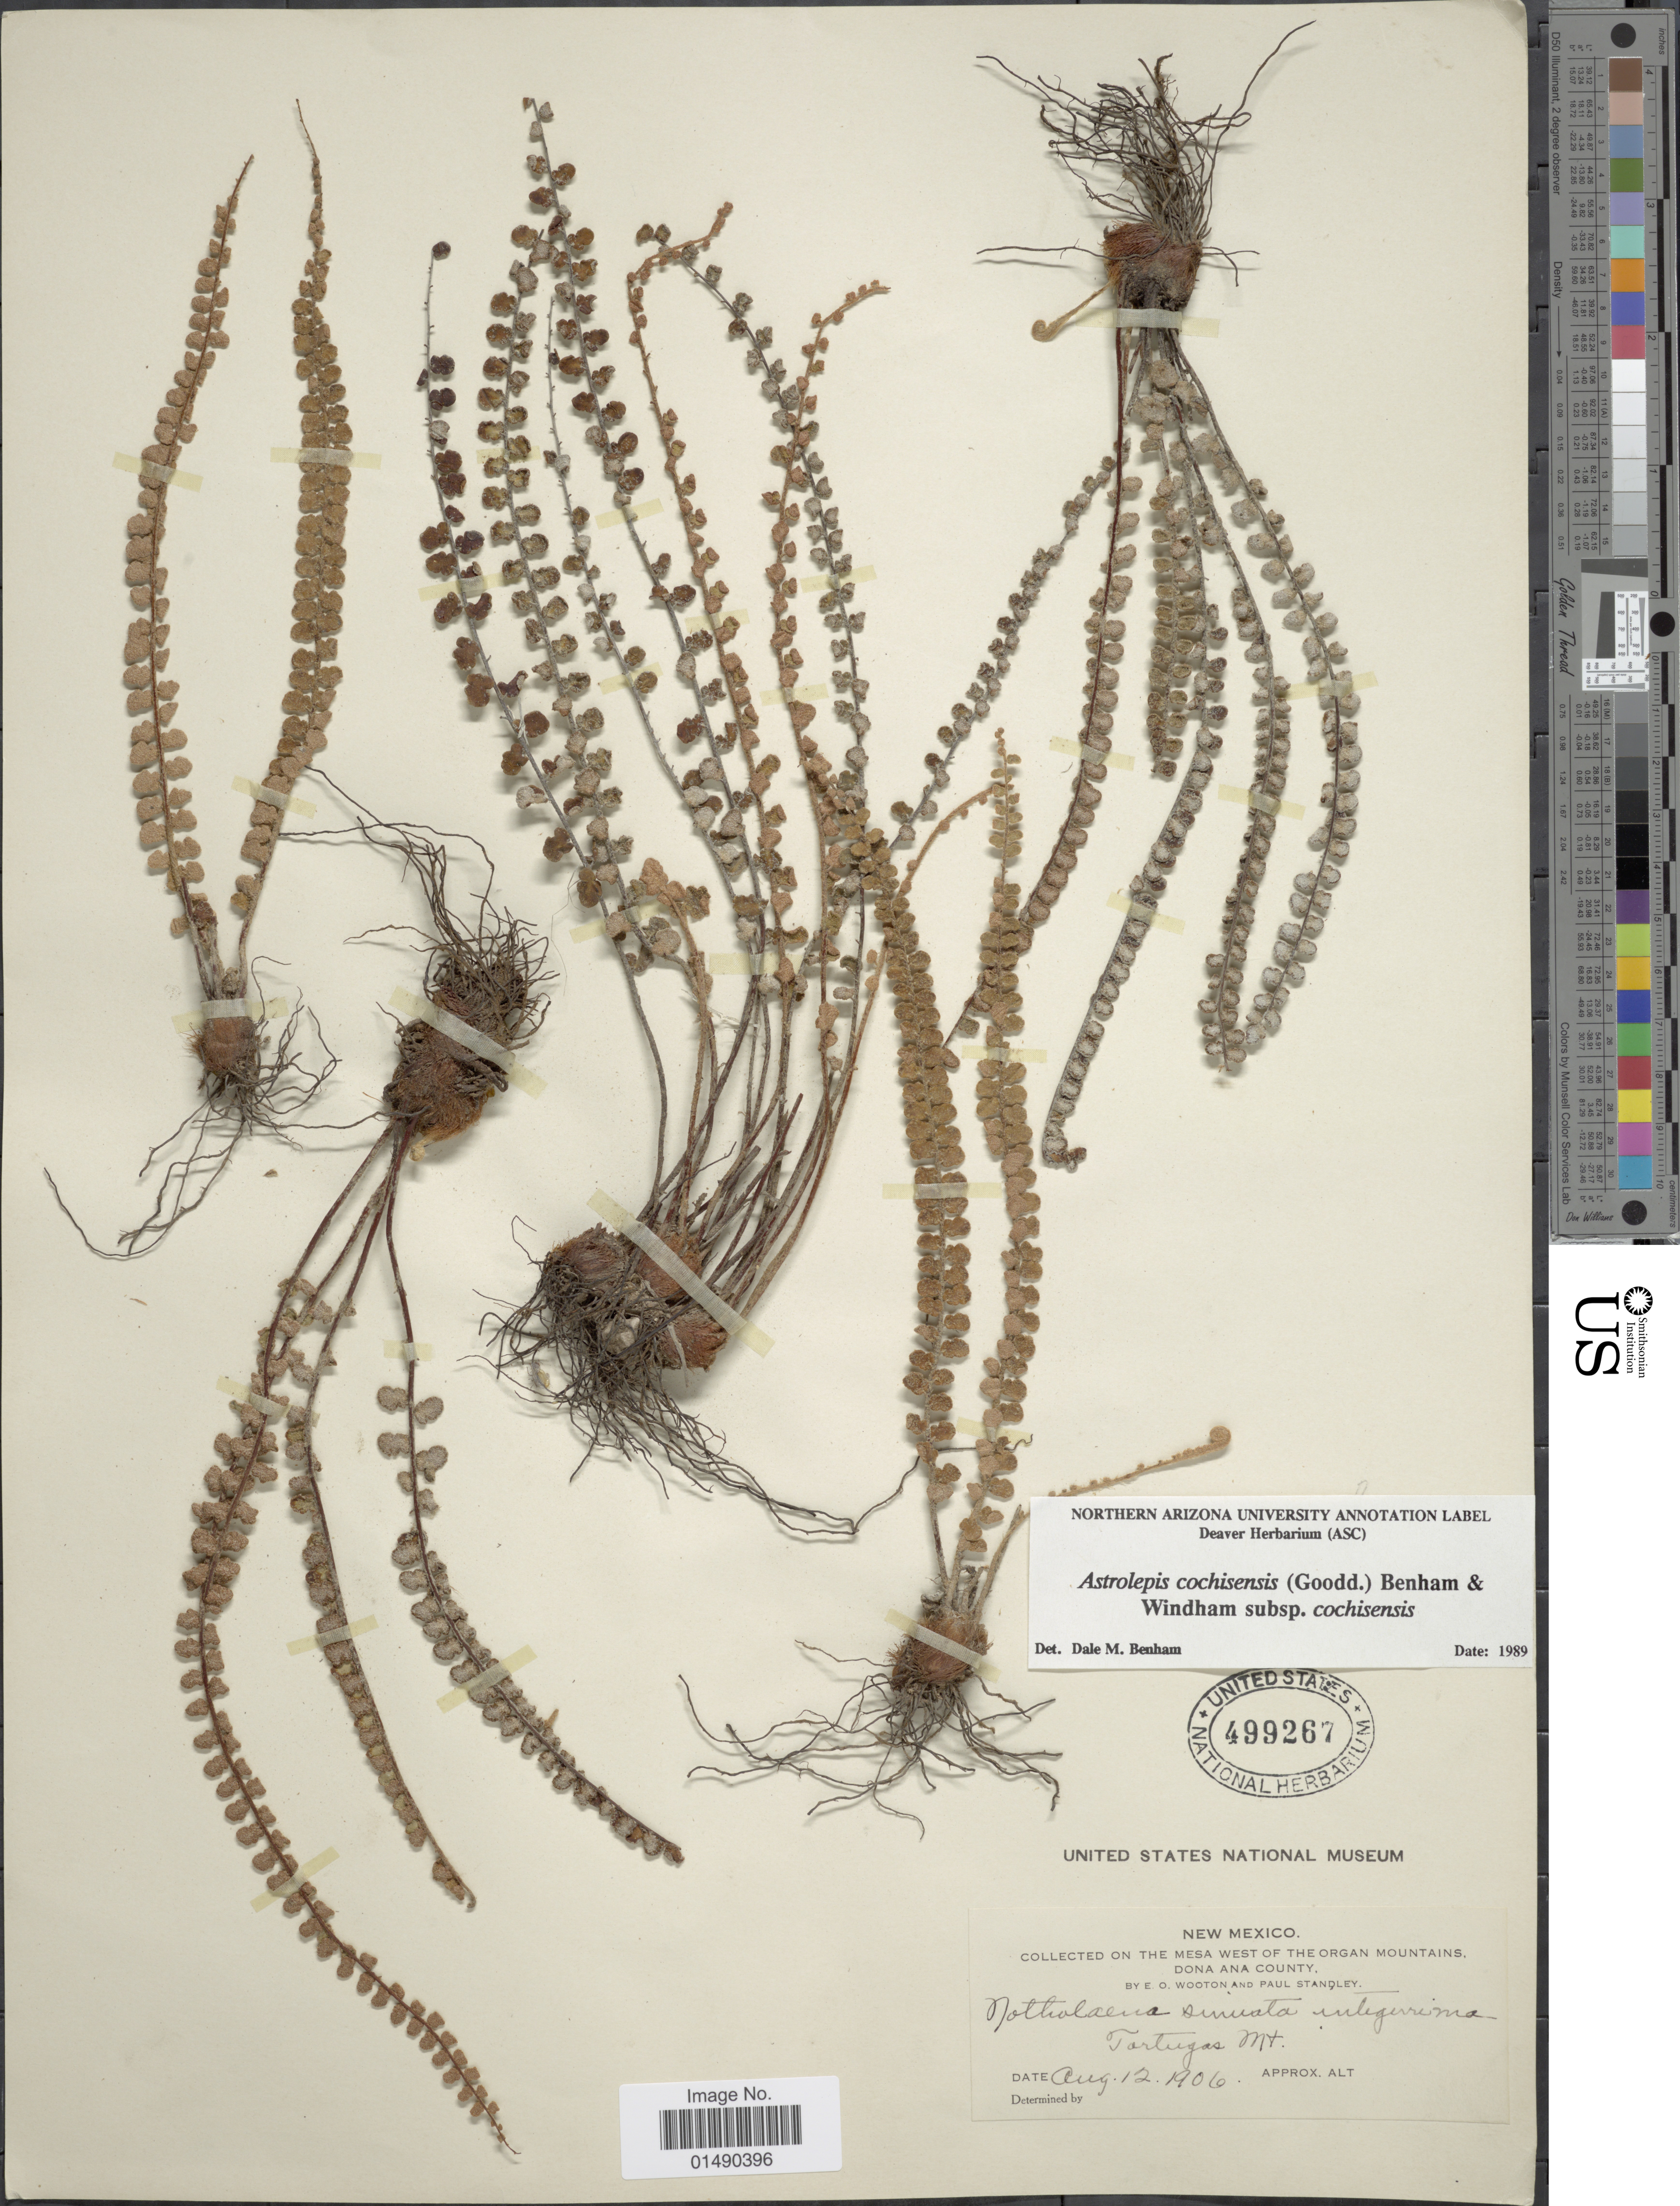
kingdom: Plantae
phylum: Tracheophyta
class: Polypodiopsida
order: Polypodiales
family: Pteridaceae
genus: Astrolepis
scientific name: Astrolepis cochisensis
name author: (C.O. Goodd.) D.M. Benham & Windham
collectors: E. O. Wooton & P. C. Standley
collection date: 1906-08-12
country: United States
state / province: New Mexico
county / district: Dona Ana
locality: On The Mesa West of the Orgas Mountains, Dona Ana County, Tortugas Mt.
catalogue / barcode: US 499267